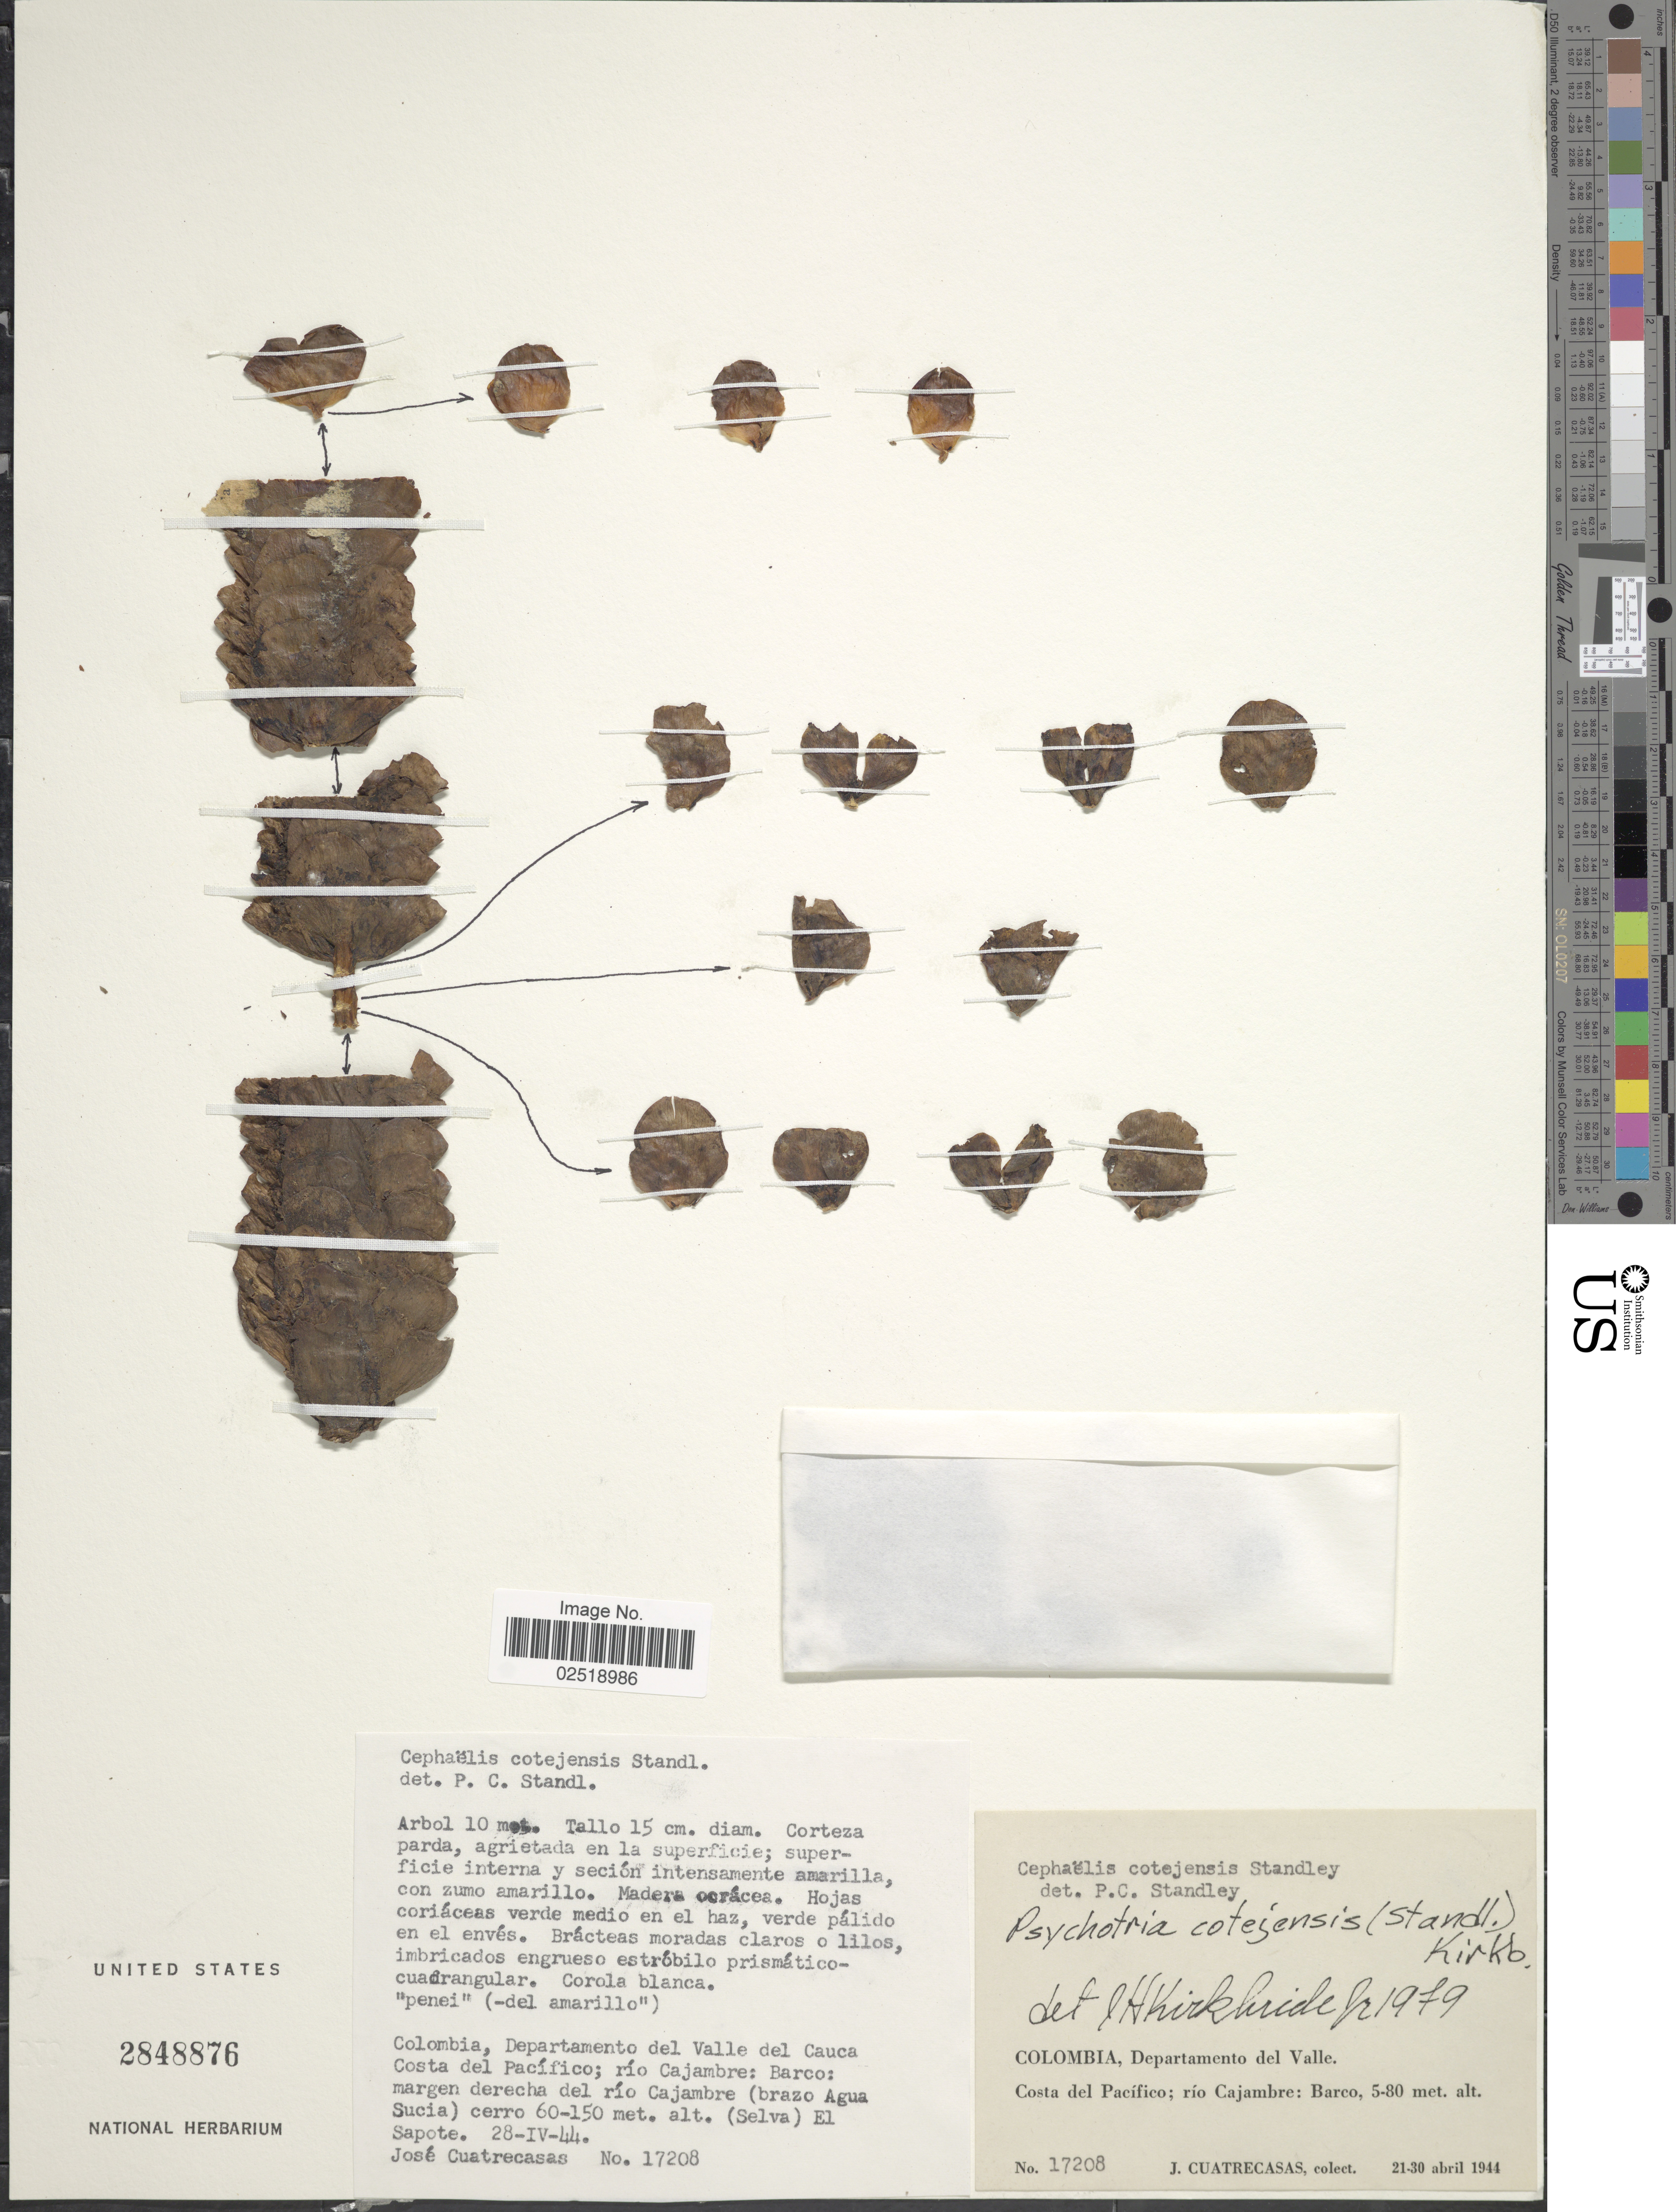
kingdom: Plantae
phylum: Tracheophyta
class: Magnoliopsida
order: Gentianales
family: Rubiaceae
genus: Psychotria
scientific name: Psychotria cotejensis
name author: (Standl.) J.H. Kirkbr.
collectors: J. Cuatrecasas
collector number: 17208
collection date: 1944-04-21/1944-04-30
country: Colombia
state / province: Valle del Cauca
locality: Departamento del Valle, Costa del Pacífico; río Cajambre: Barco: margen derecha del río Cajmbre (brazo Agua Sucia)(Selva) El Sapote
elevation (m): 60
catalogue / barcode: US 2848876